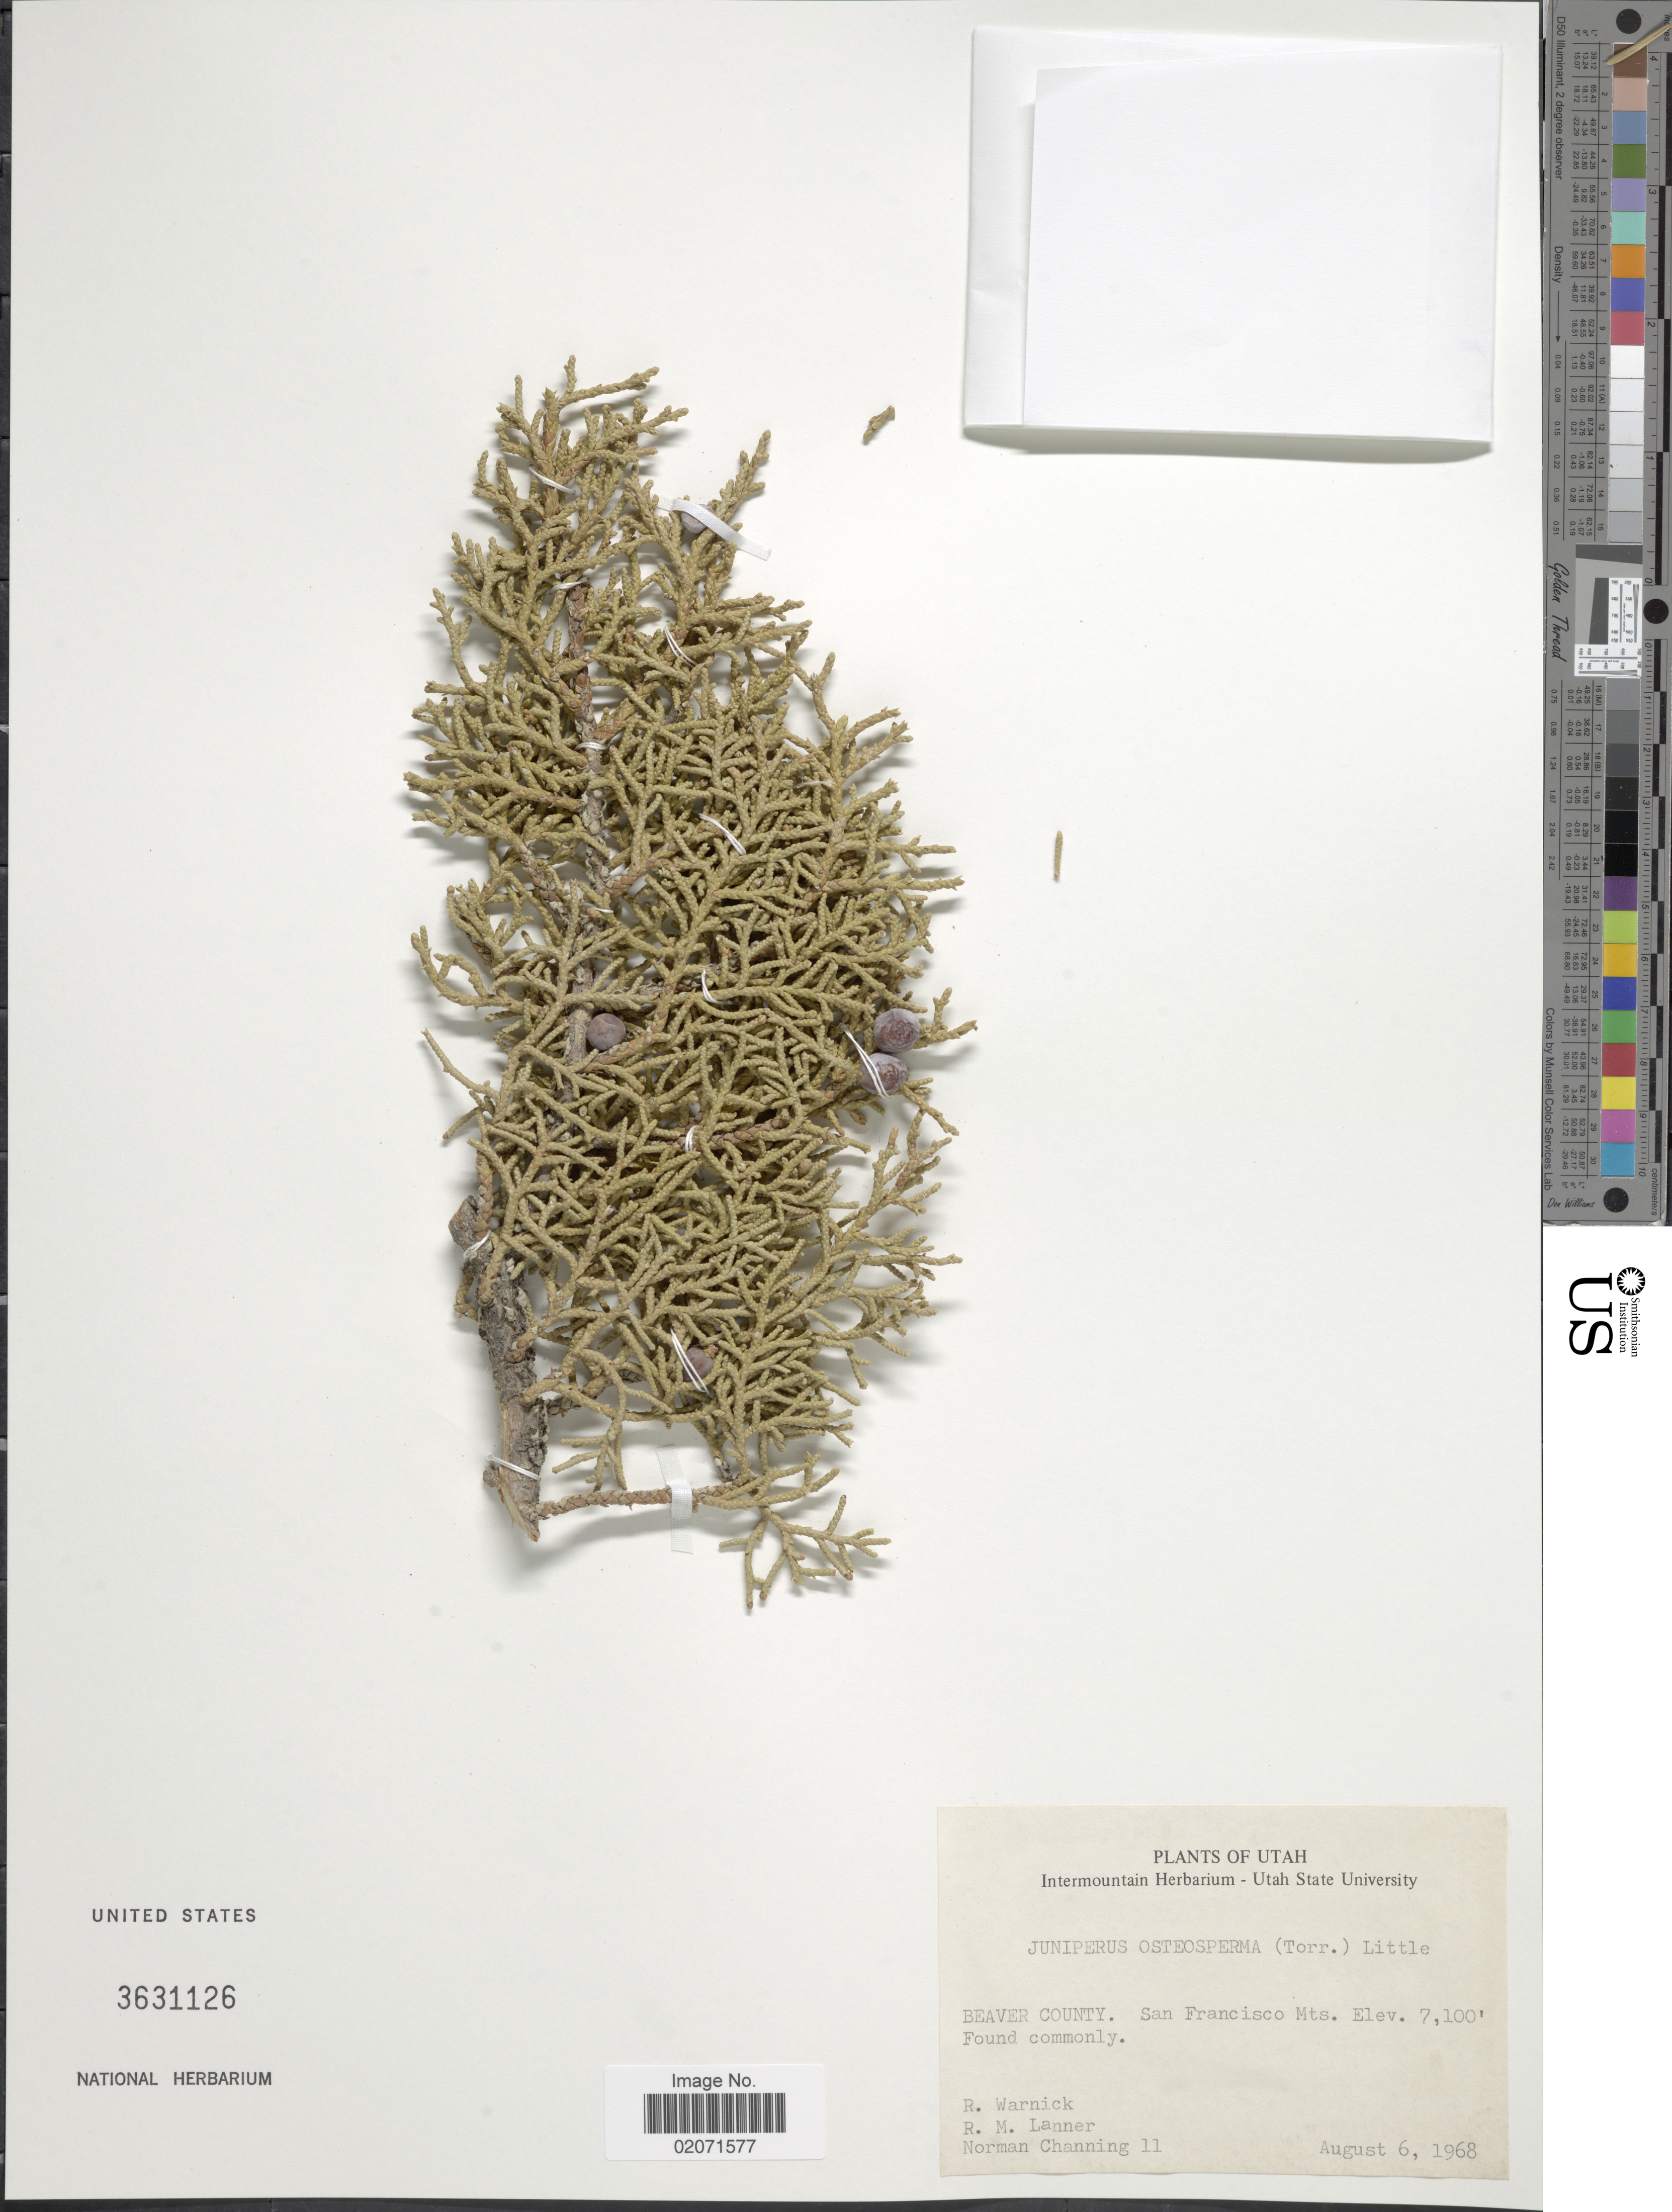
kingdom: Plantae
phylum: Tracheophyta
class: Pinopsida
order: Pinales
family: Cupressaceae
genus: Juniperus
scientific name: Juniperus osteosperma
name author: (Torr.) Little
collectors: R. Warnick, R. Lanner & N. Channing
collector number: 11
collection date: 1968-08-06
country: United States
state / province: Utah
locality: Beaver County. San Francisco Mts.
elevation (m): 2164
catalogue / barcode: US 3631126